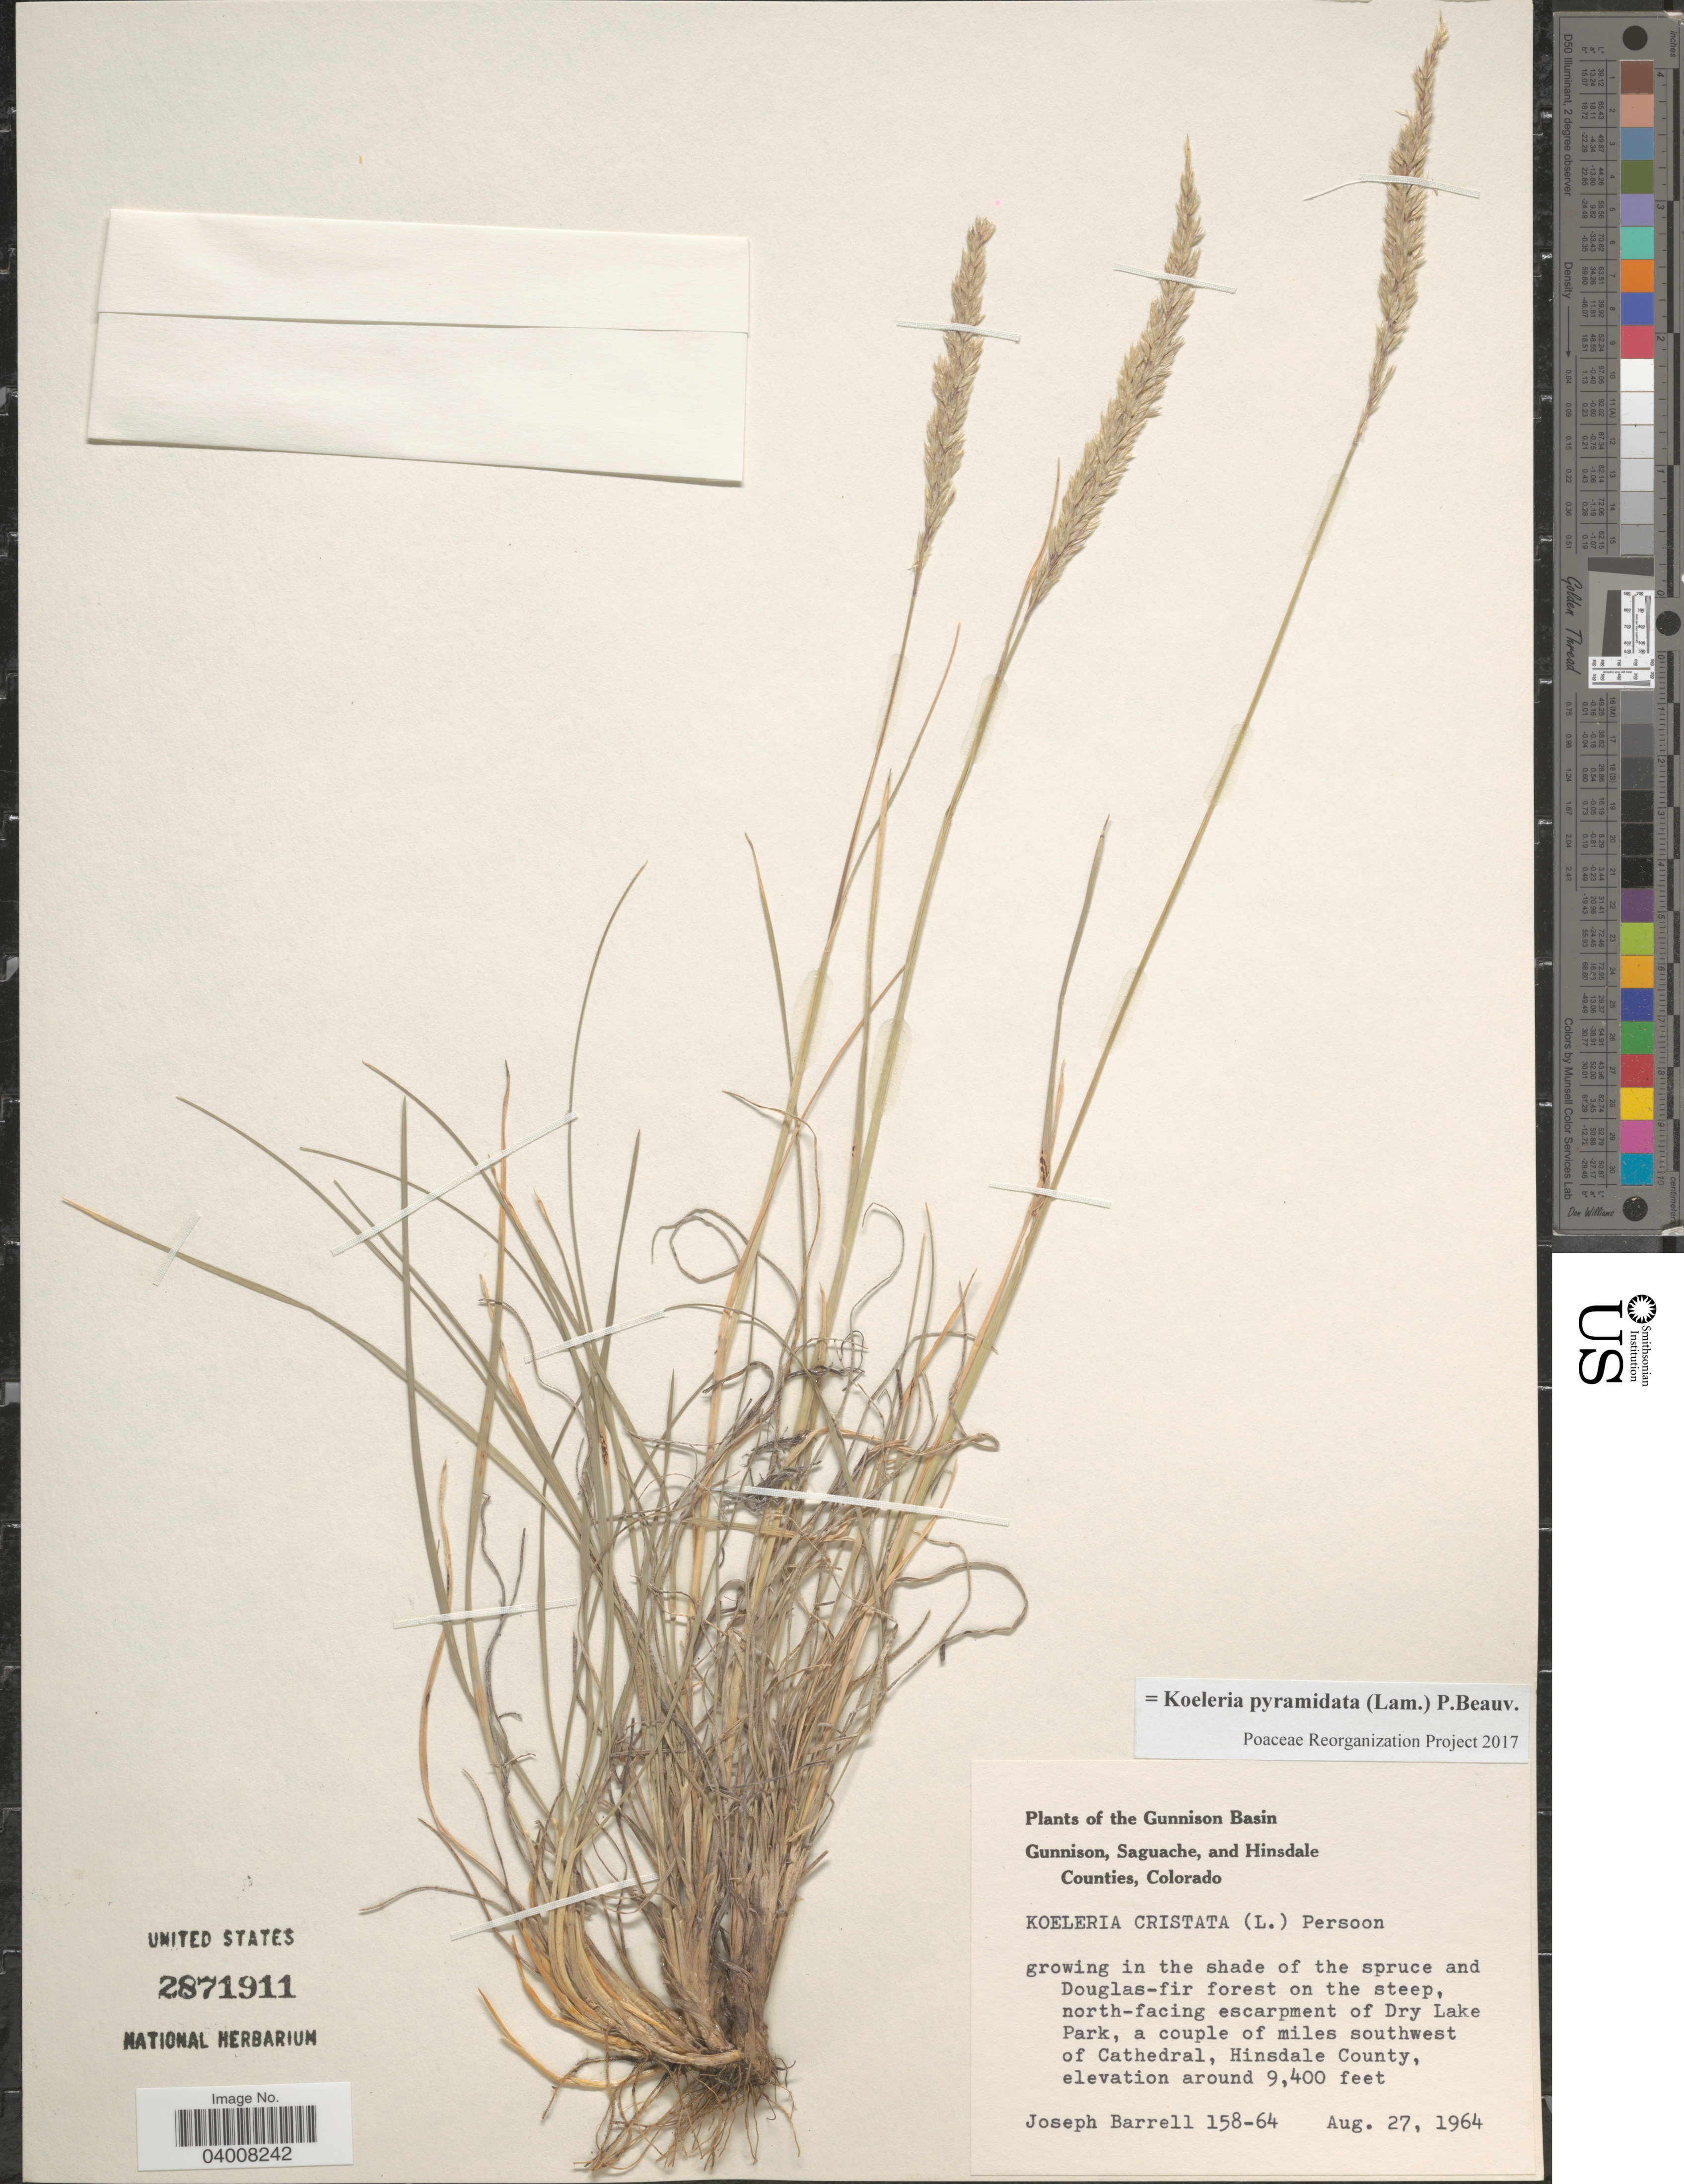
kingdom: Plantae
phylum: Tracheophyta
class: Liliopsida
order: Poales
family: Poaceae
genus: Koeleria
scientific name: Koeleria pyramidata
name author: (Lam.) P. Beauv.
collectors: J. Barrell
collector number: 158-64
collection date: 1964-08-27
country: United States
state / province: Colorado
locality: The Gunnison Basin. In the shade of the spruce and Douglas-fir forest on the steep, north-facing escarpment of Dry Lake Park, a couple of miles southwest of Cathedral, Hinsdale County.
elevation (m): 2865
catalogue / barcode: US 2871911